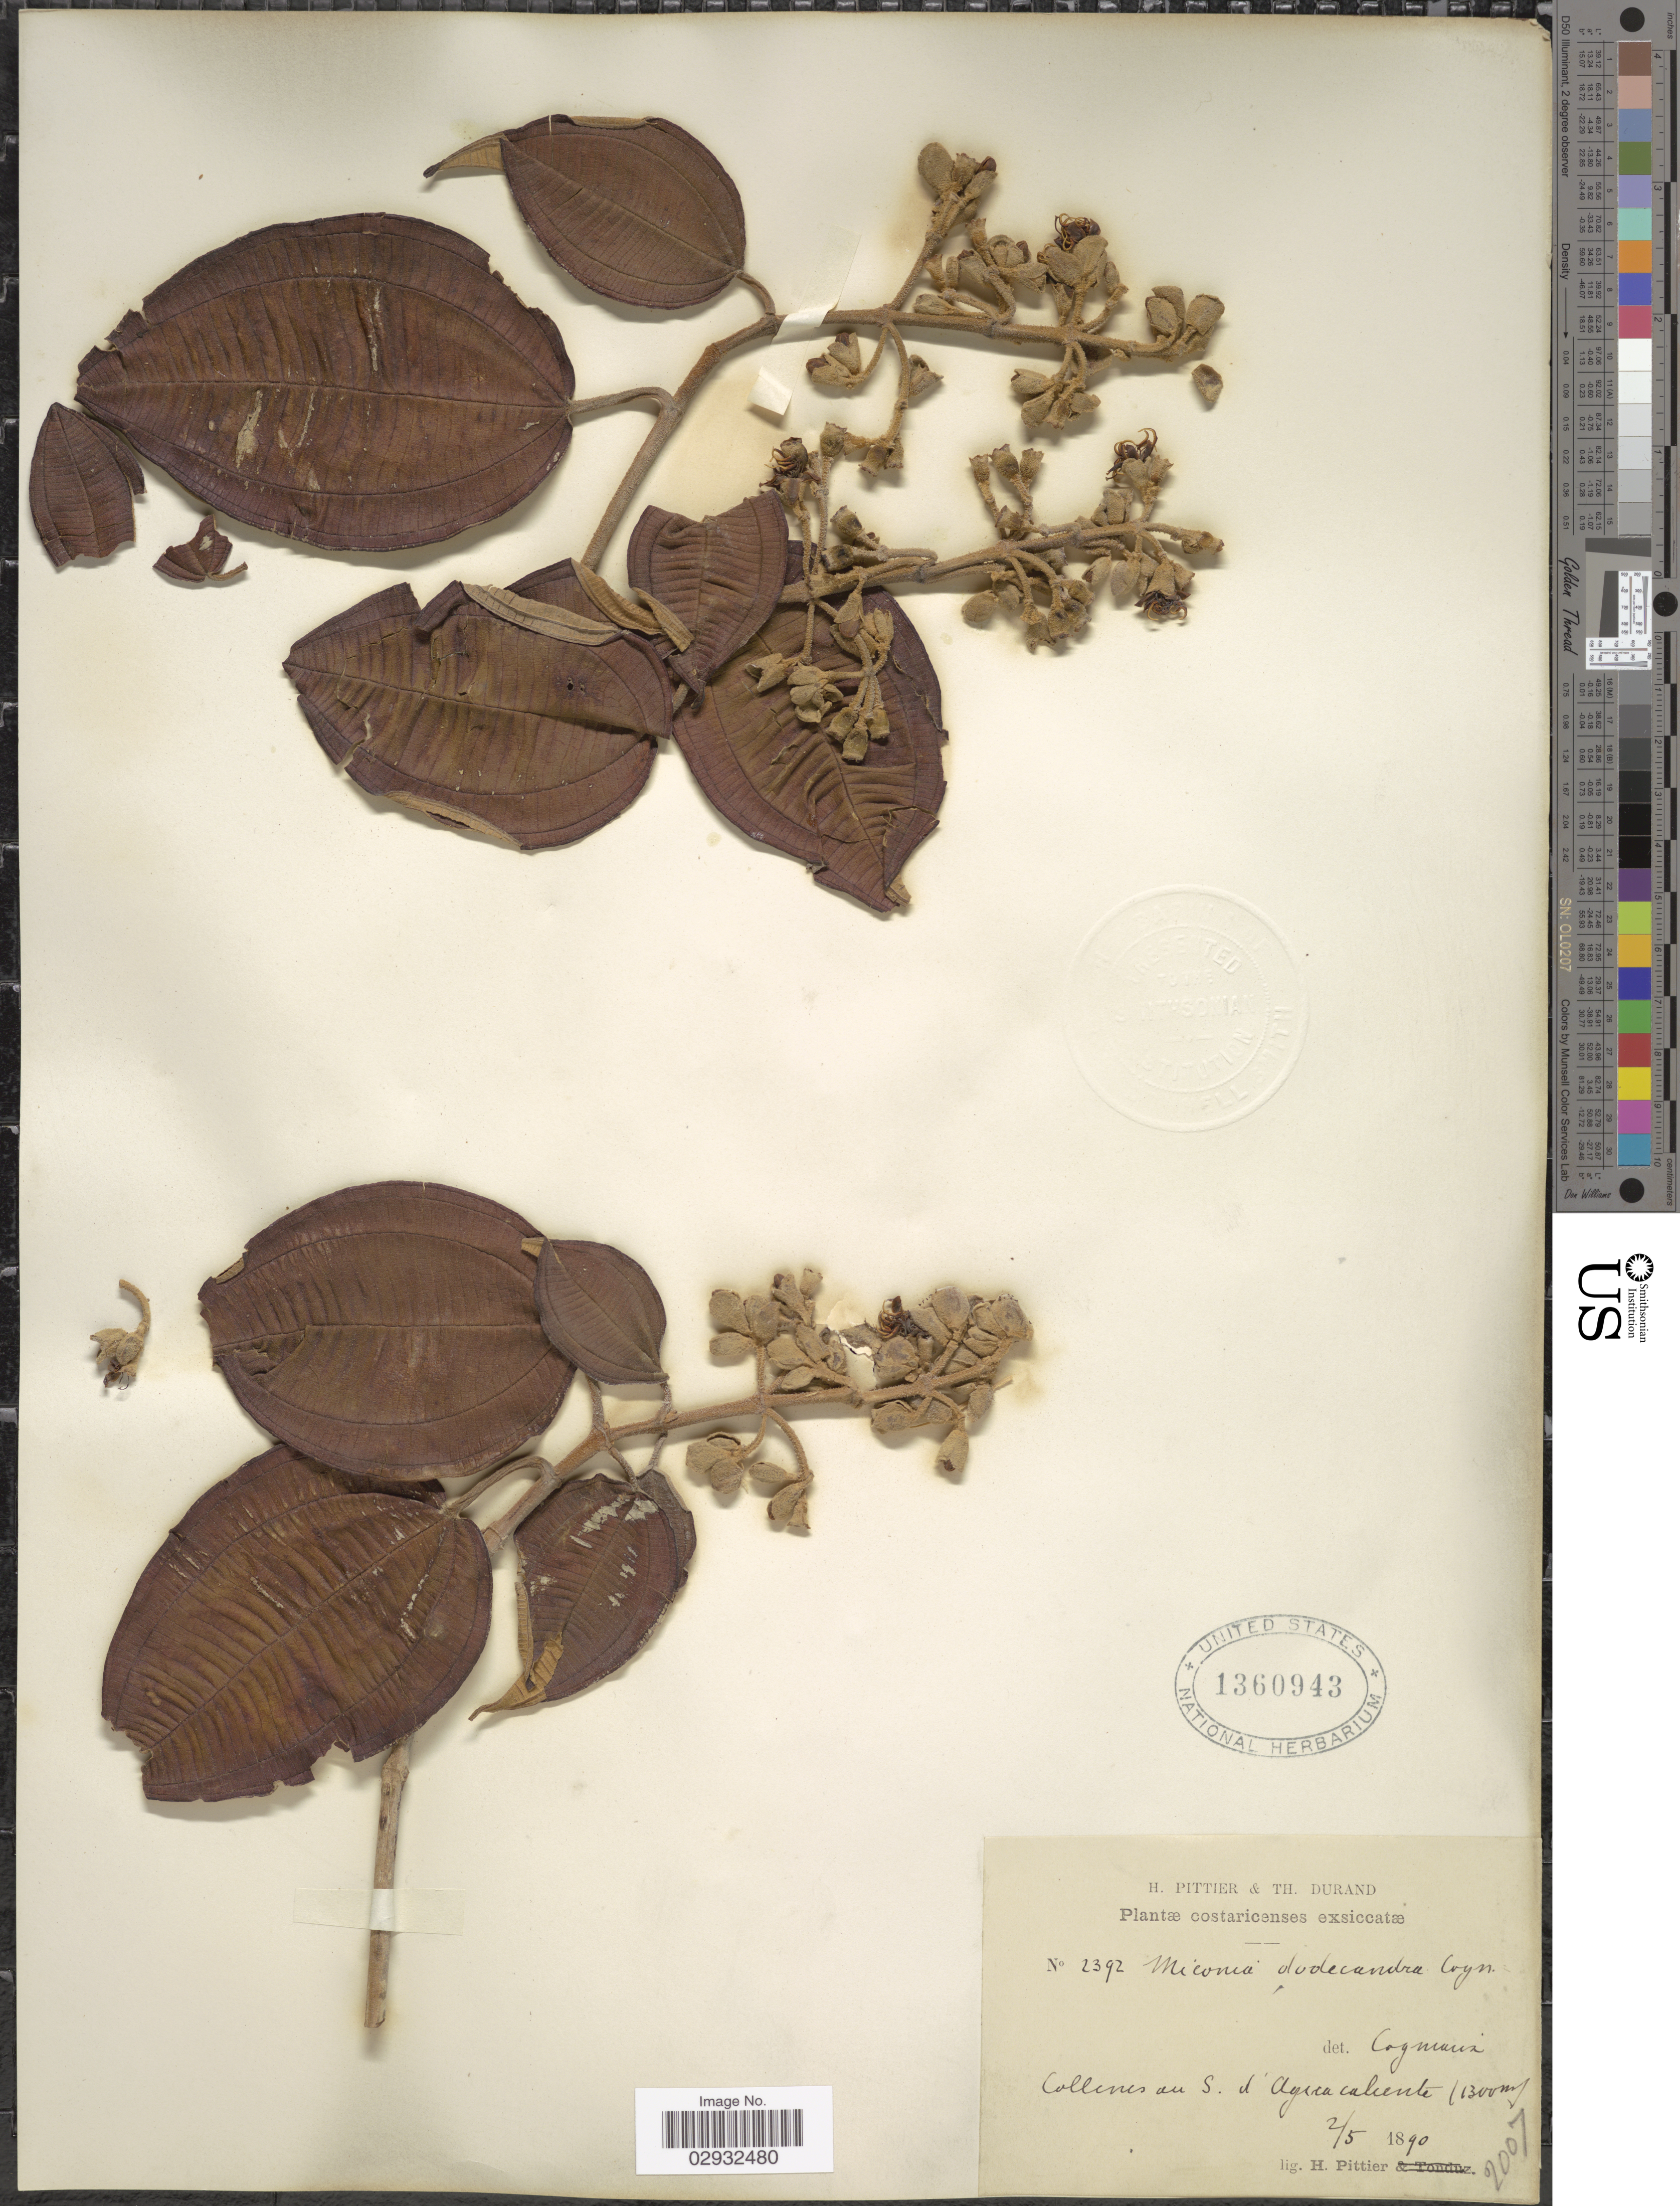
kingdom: Plantae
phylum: Tracheophyta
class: Magnoliopsida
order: Myrtales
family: Melastomataceae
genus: Miconia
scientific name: Miconia dodecandra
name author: Cogn.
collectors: H. F. Pittier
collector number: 2392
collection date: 1890-05-02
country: Costa Rica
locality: Costaricenses. Collines au S. d'Agua caliente.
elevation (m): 1300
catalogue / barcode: US 1360943